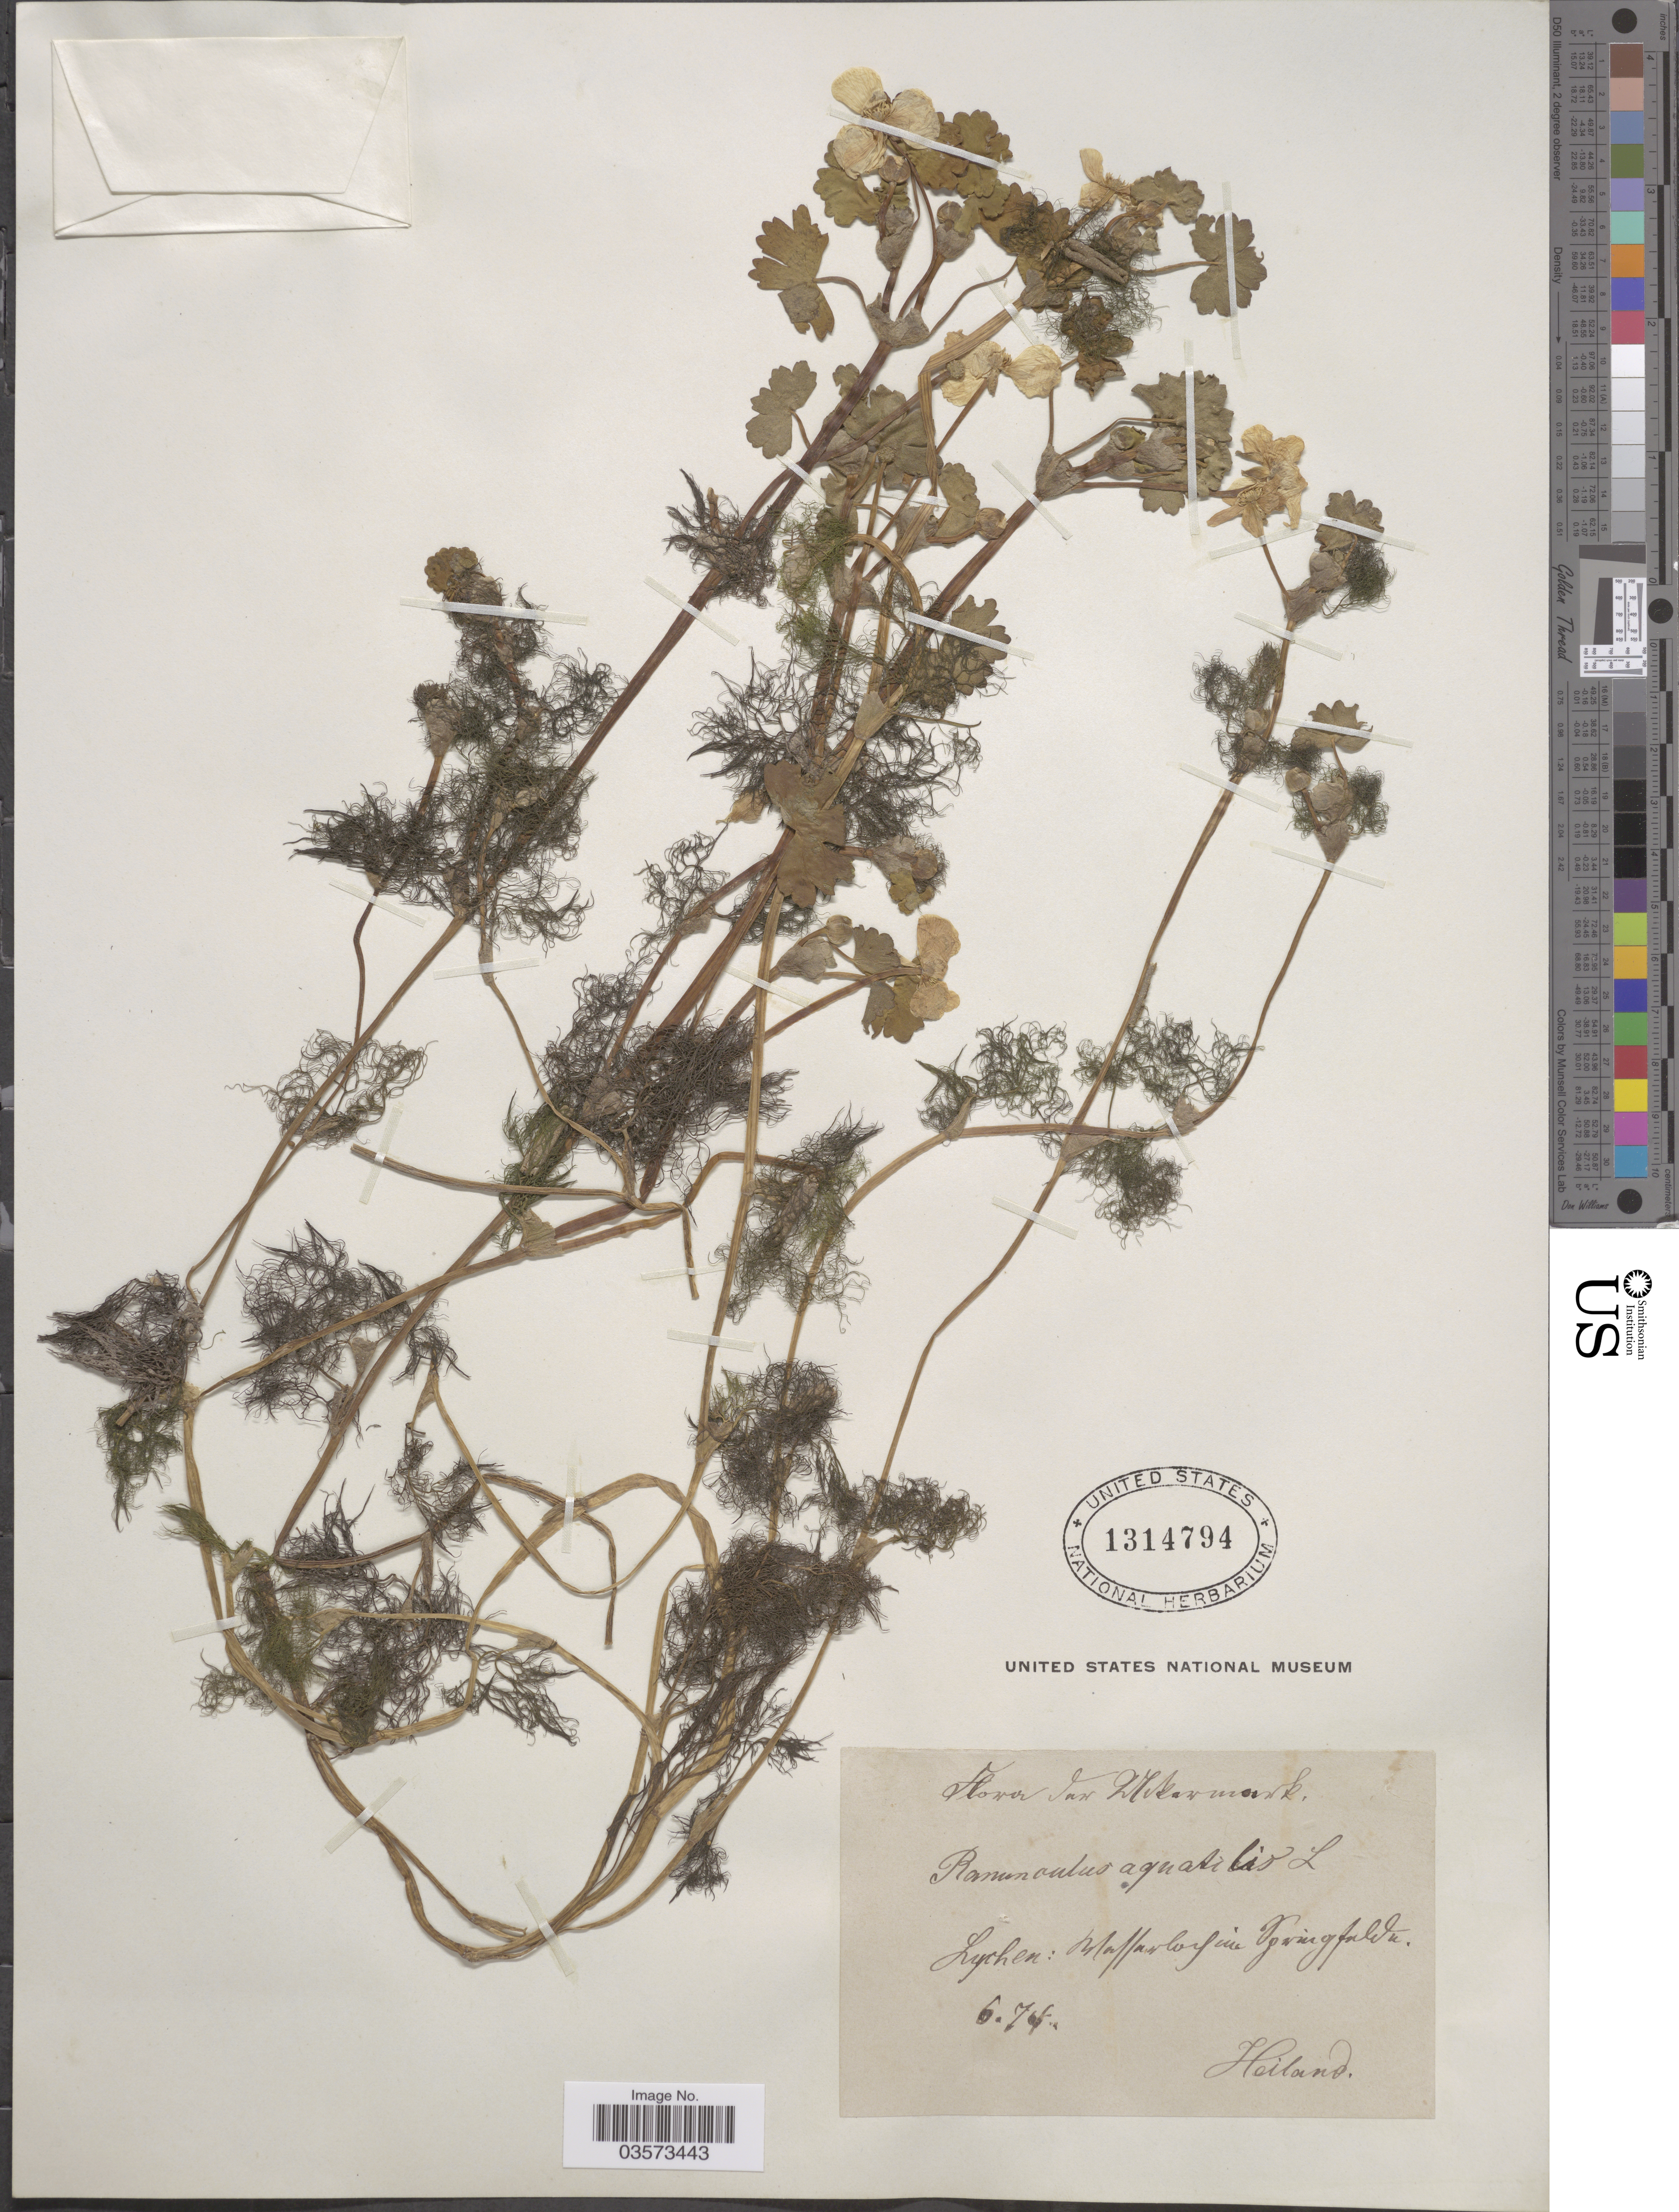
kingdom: Plantae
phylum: Tracheophyta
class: Magnoliopsida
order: Ranunculales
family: Ranunculaceae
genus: Ranunculus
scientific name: Ranunculus aquatilis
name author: L.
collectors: -. Heiland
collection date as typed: Transcribed d/m/y: /6/74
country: Germany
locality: Wdskawmark. Lychen: Blaffawcorf im Vgwnigfalden. [interpreted]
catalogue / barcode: US 1314794